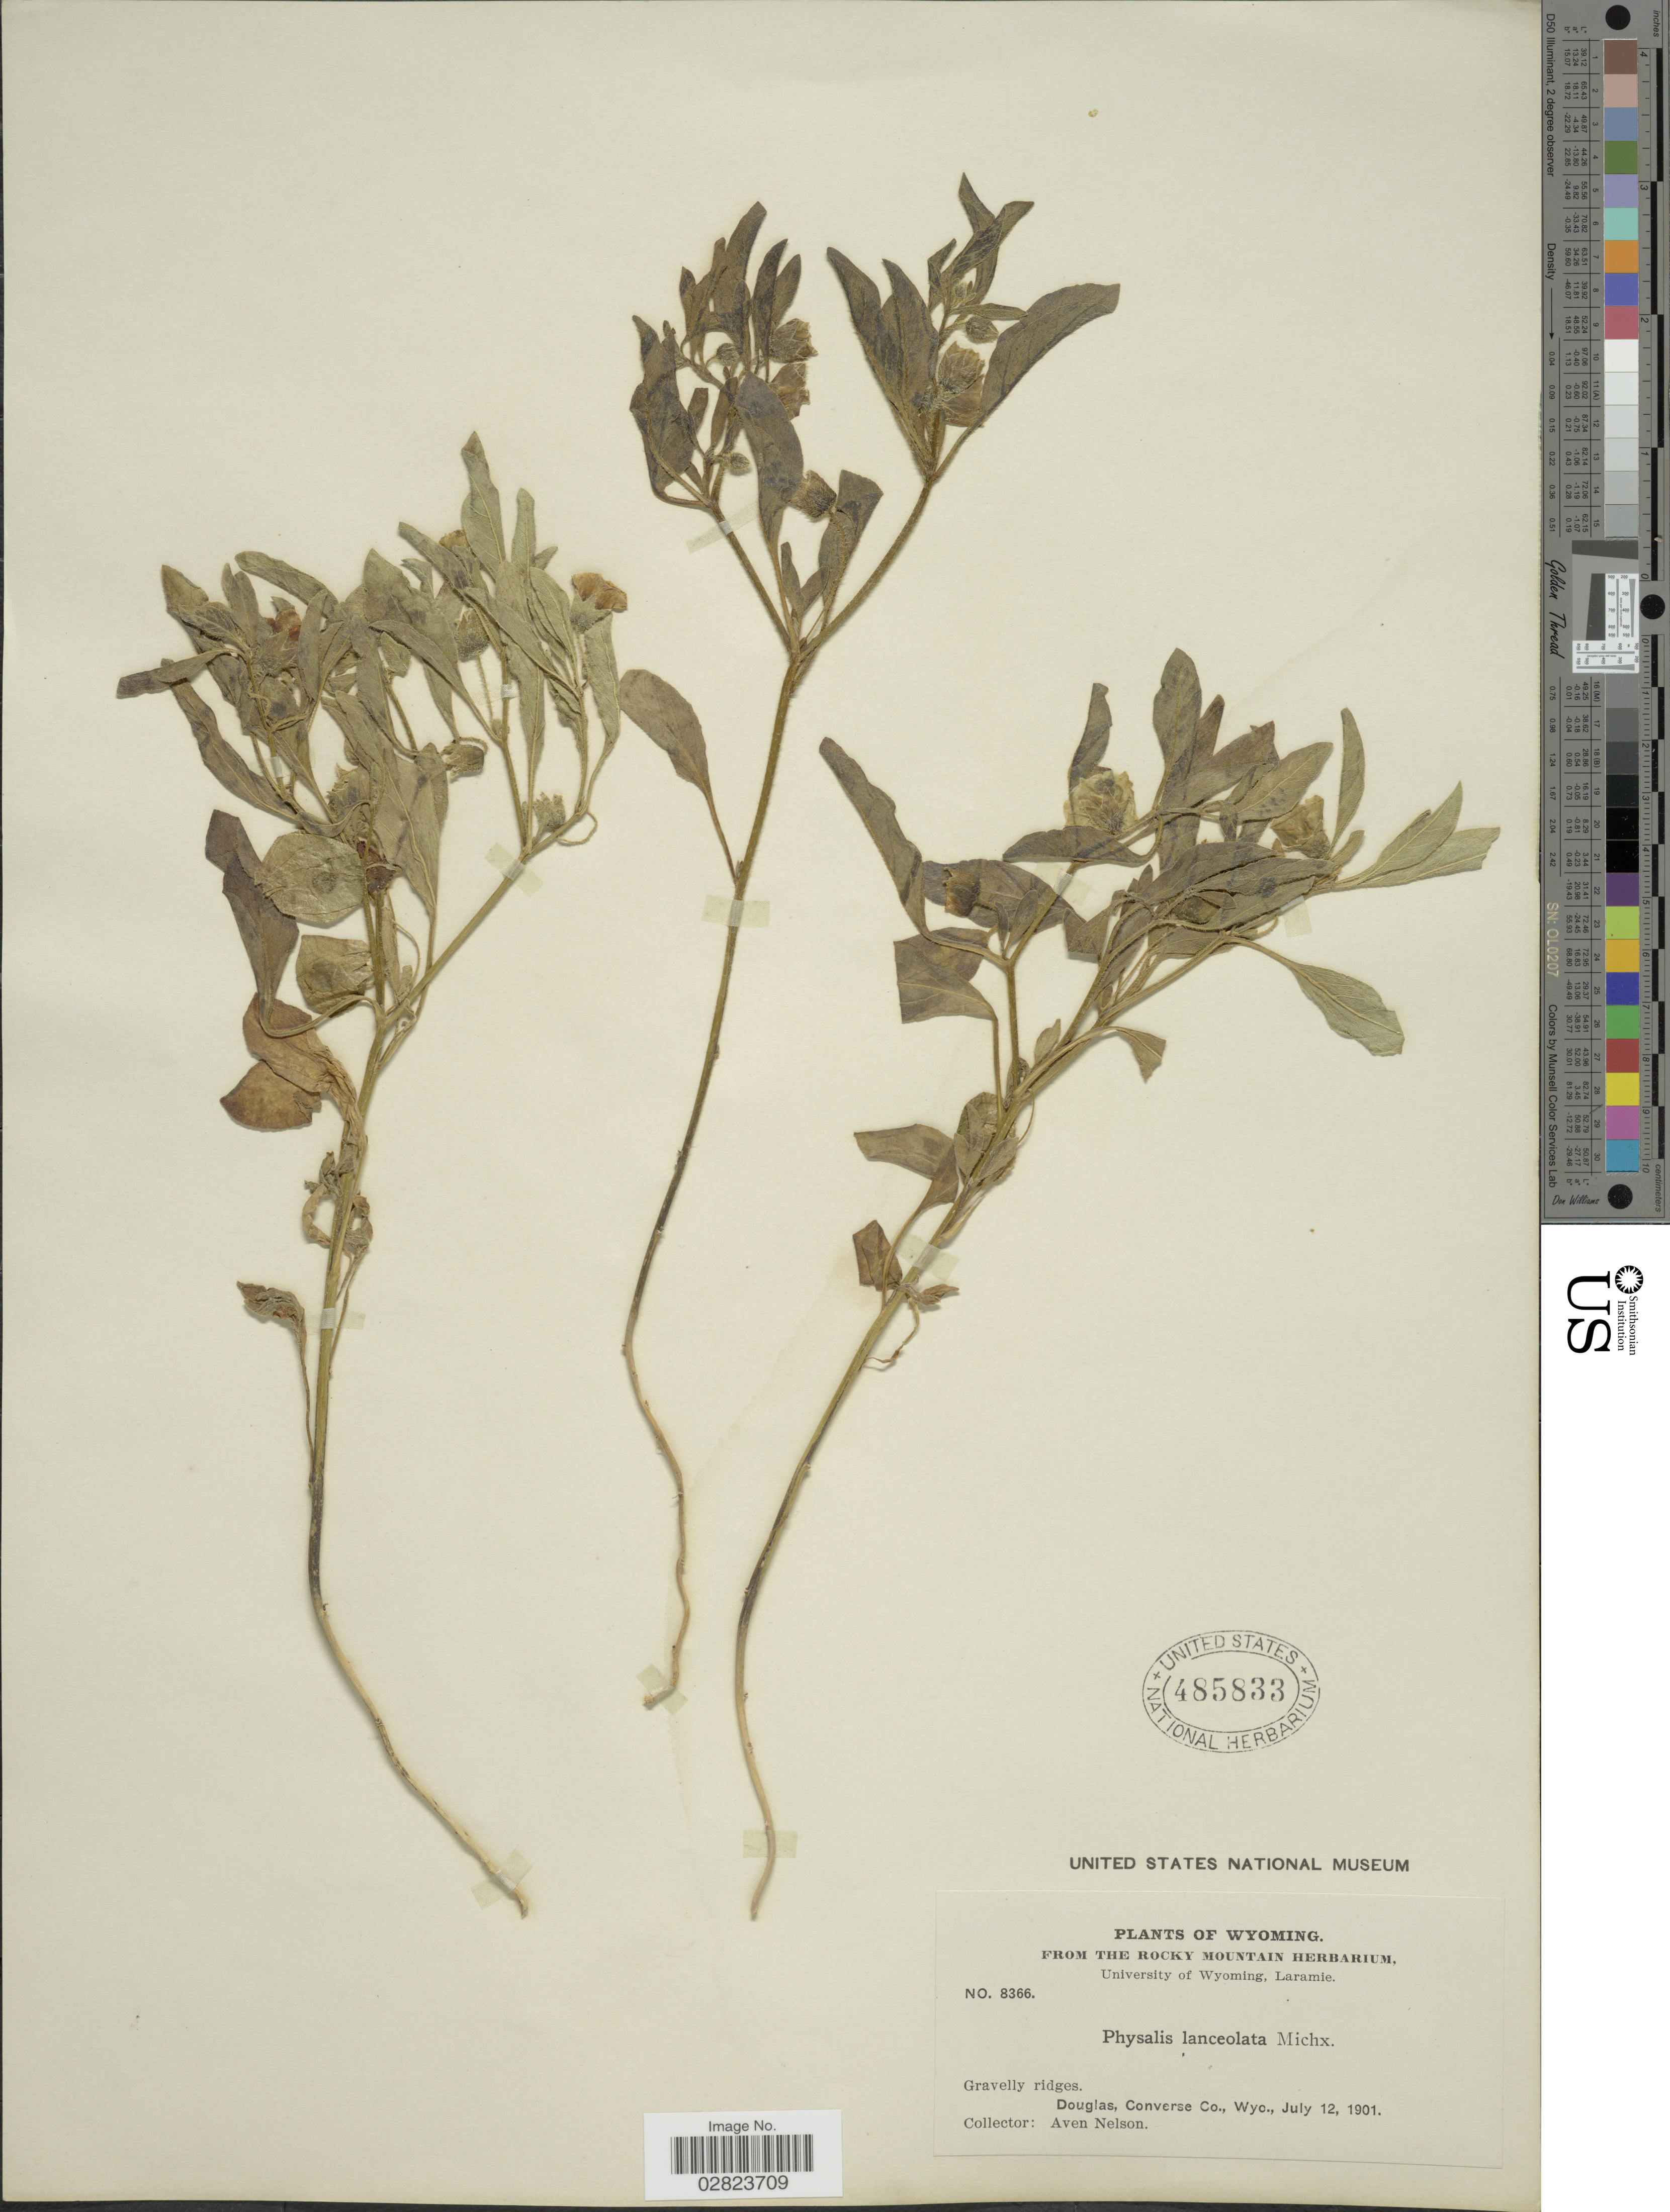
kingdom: Plantae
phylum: Tracheophyta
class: Magnoliopsida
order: Solanales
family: Solanaceae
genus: Physalis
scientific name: Physalis lanceolata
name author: Michx.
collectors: A. Nelson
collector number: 8366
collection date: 1901-07-12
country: United States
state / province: Wyoming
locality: Douglas, Converse Co.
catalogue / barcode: US 485833